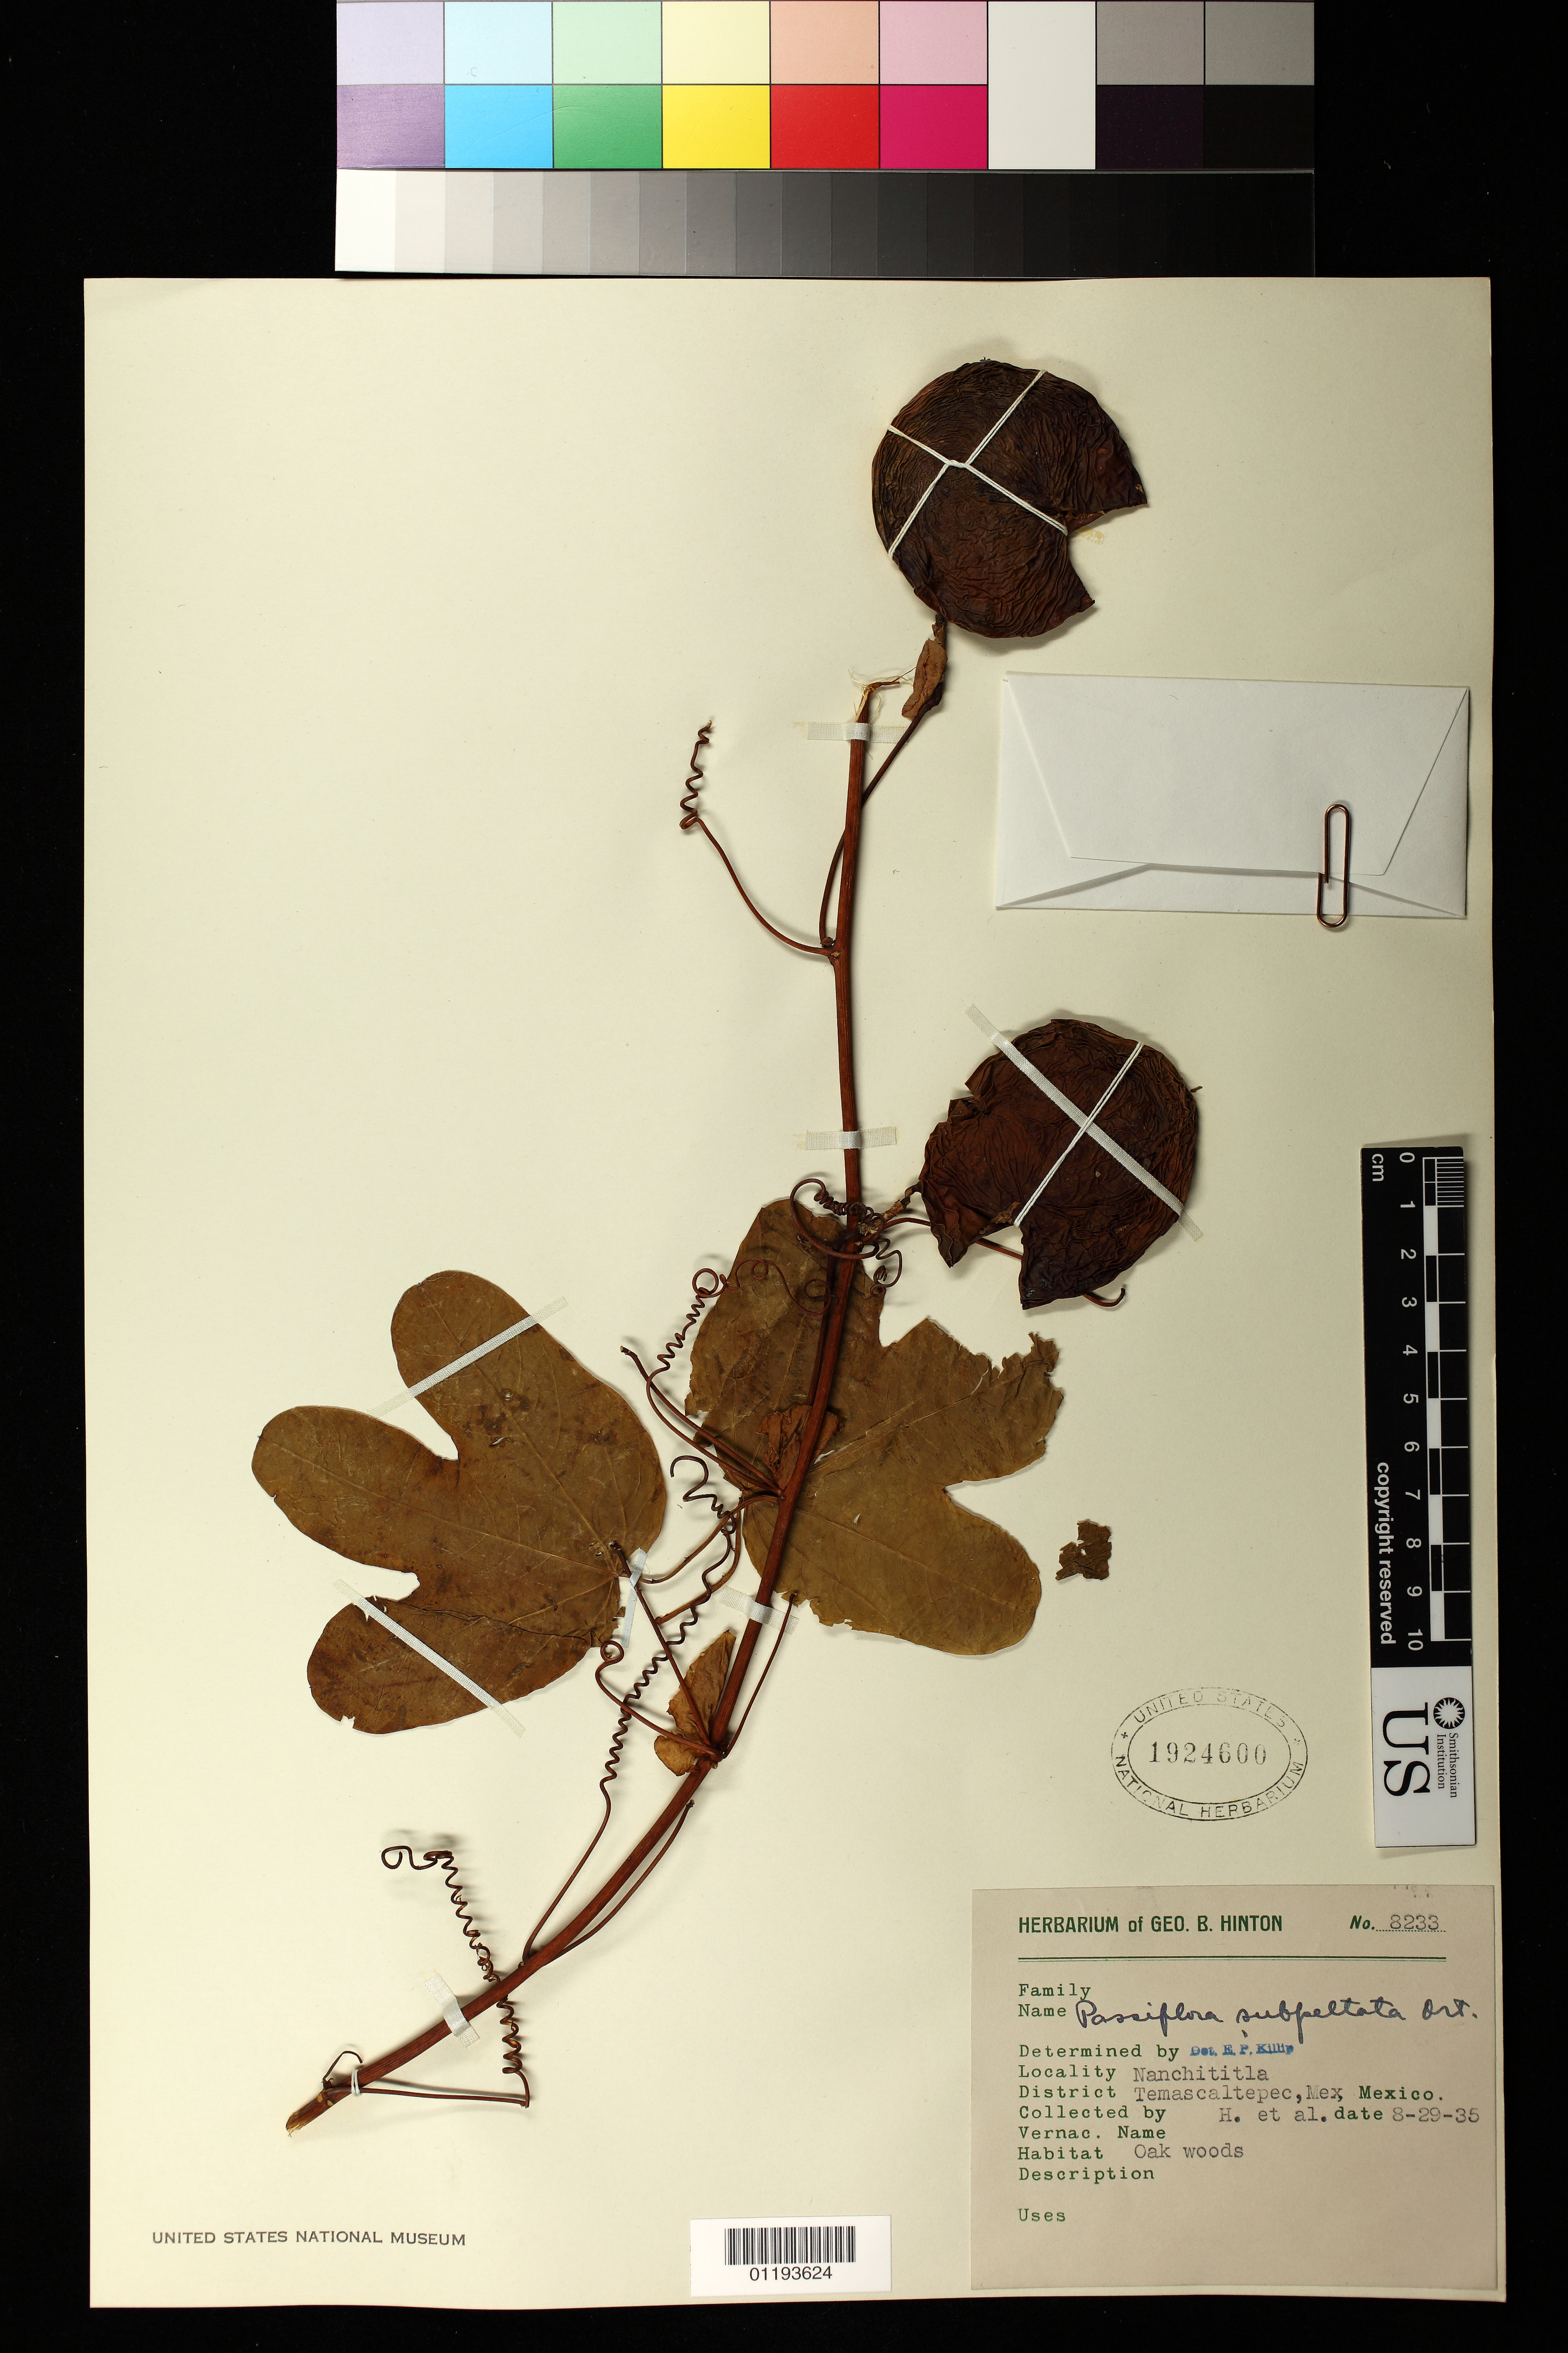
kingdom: Plantae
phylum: Tracheophyta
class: Magnoliopsida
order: Malpighiales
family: Passifloraceae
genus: Passiflora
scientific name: Passiflora subpeltata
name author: Ortega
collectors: G. B. Hinton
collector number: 8233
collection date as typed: Aug 29 1935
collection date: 1935-08-29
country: Mexico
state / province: México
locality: Nanchititla, Tamascaltepec District.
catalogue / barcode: US 1924600